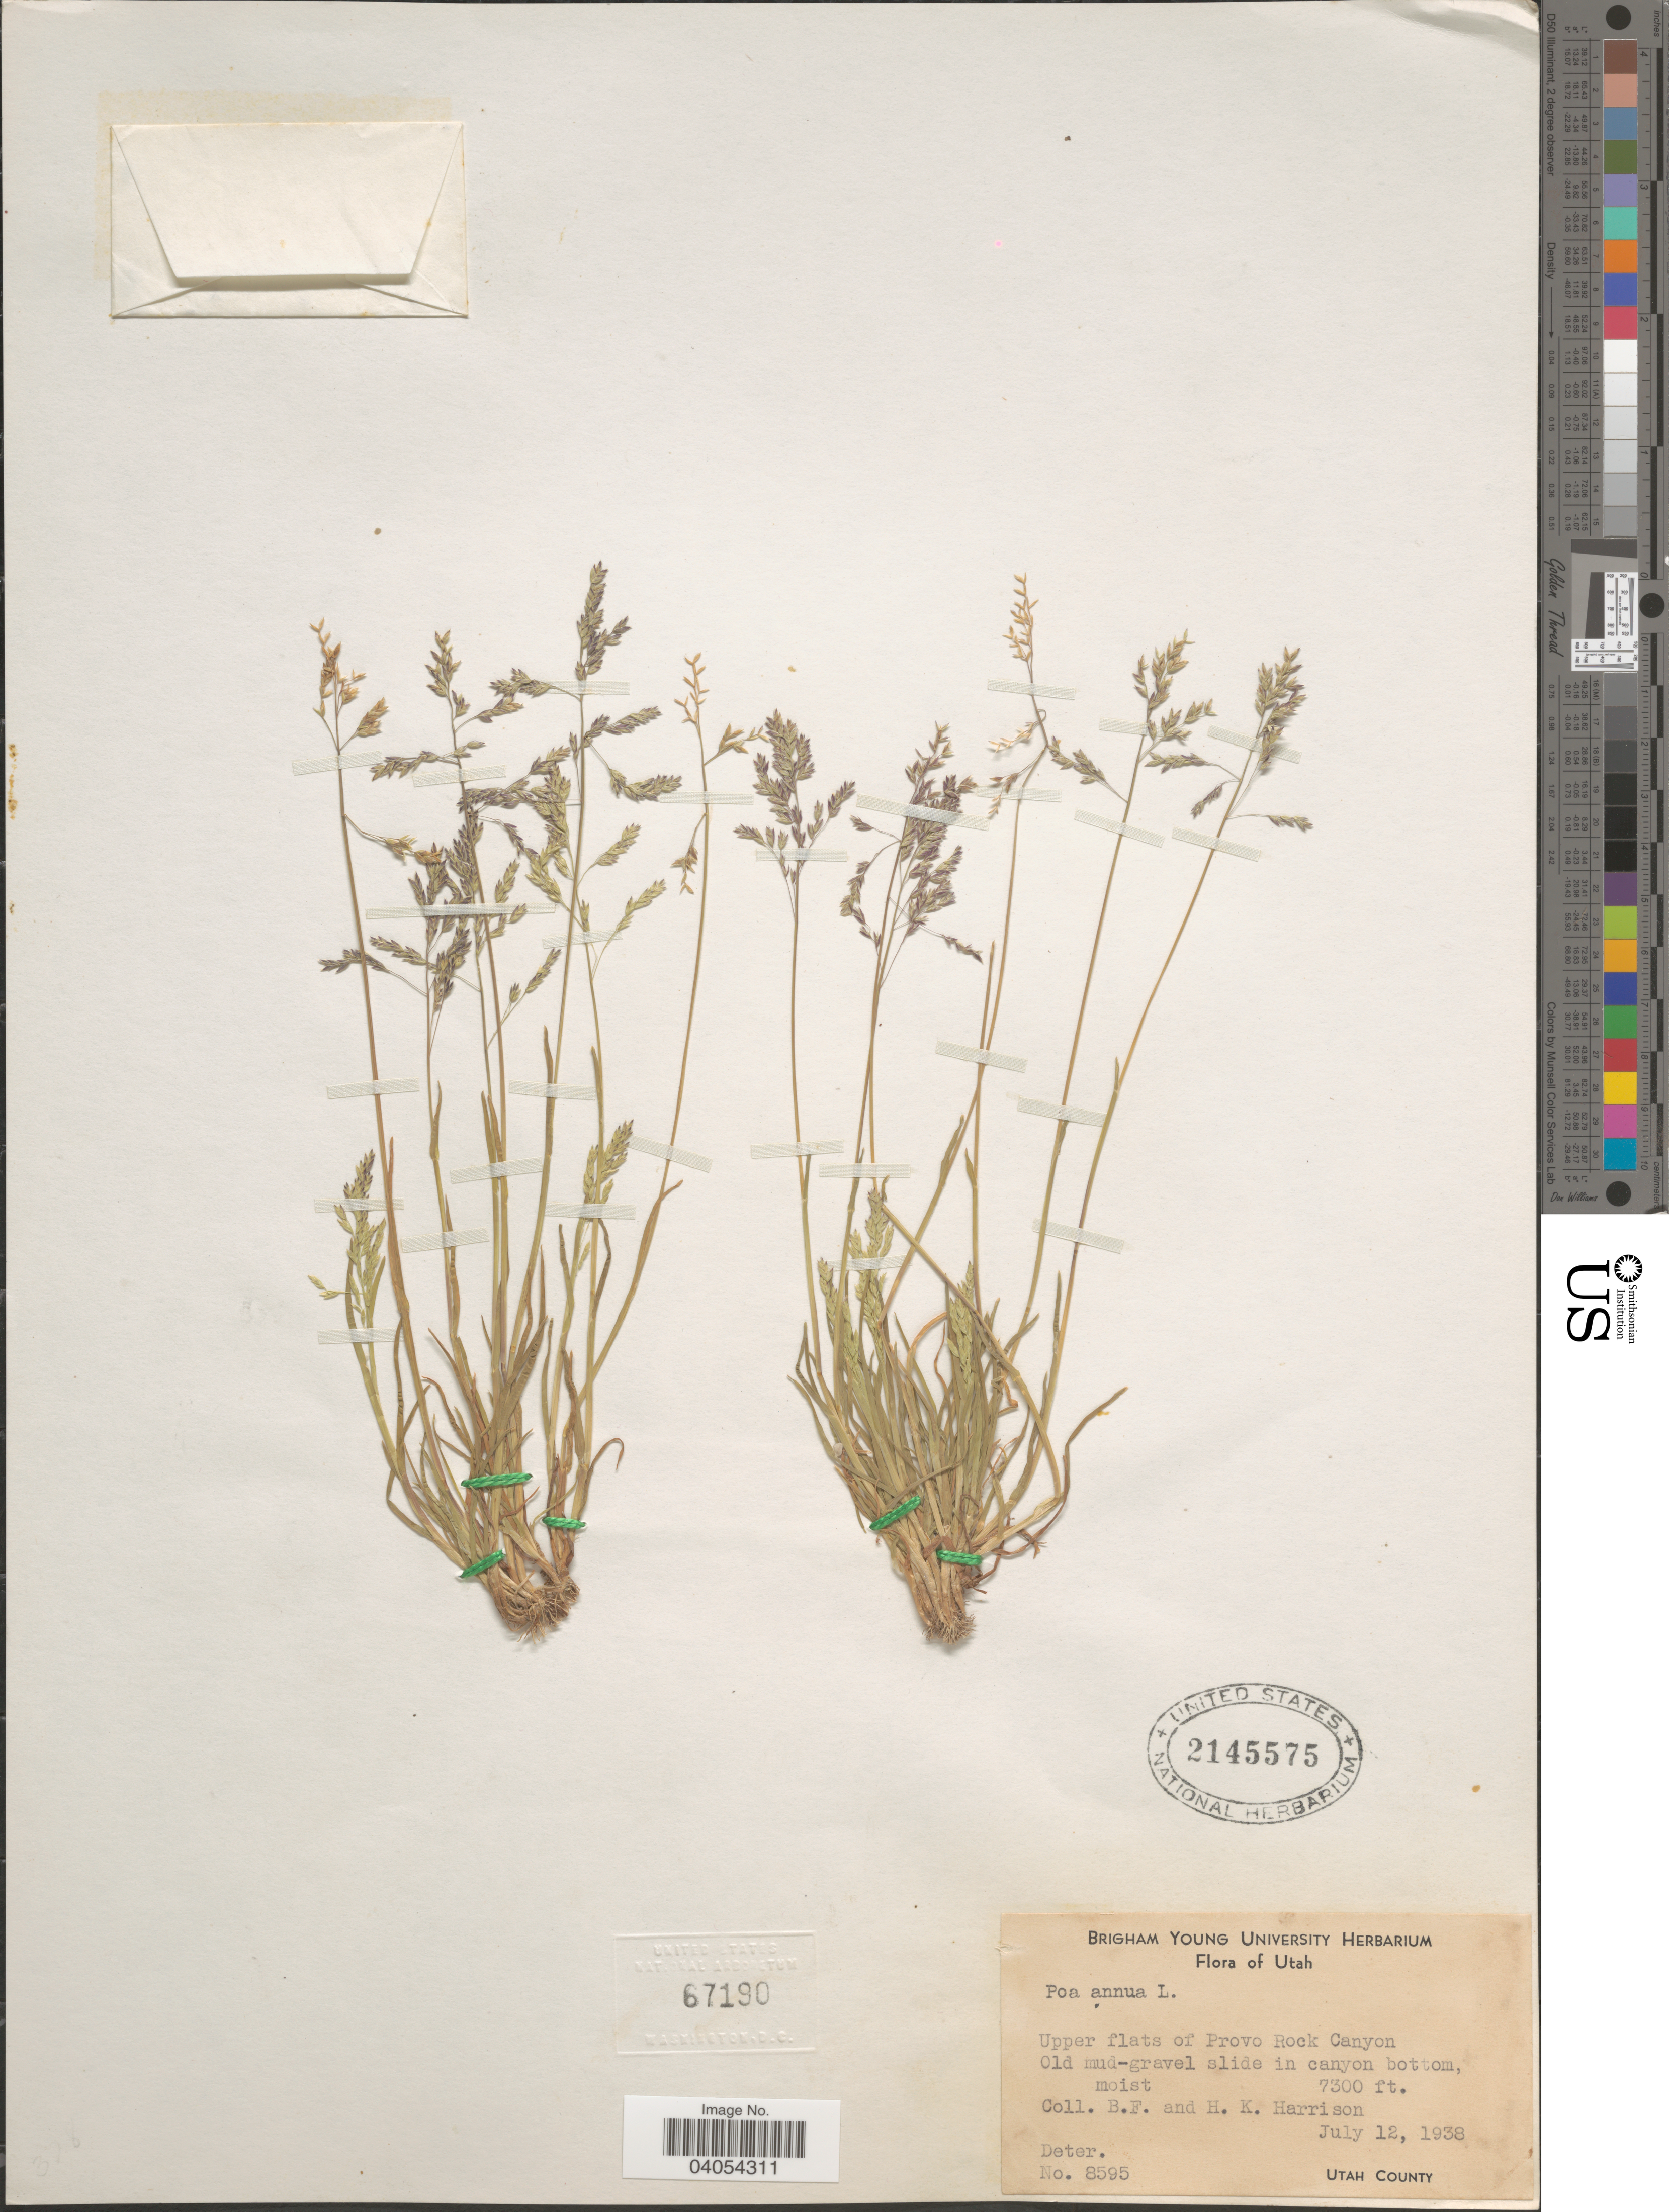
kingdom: Plantae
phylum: Tracheophyta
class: Liliopsida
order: Poales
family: Poaceae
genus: Poa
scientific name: Poa annua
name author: L.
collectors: B. F. Harrison & H. Harrison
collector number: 8595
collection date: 1938-07-12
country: United States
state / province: Utah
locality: Upper flats of Provo Rock Canyon. Old mud-gravel slide in canyon bottom. Utah County.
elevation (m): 2225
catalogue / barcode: US 2145575